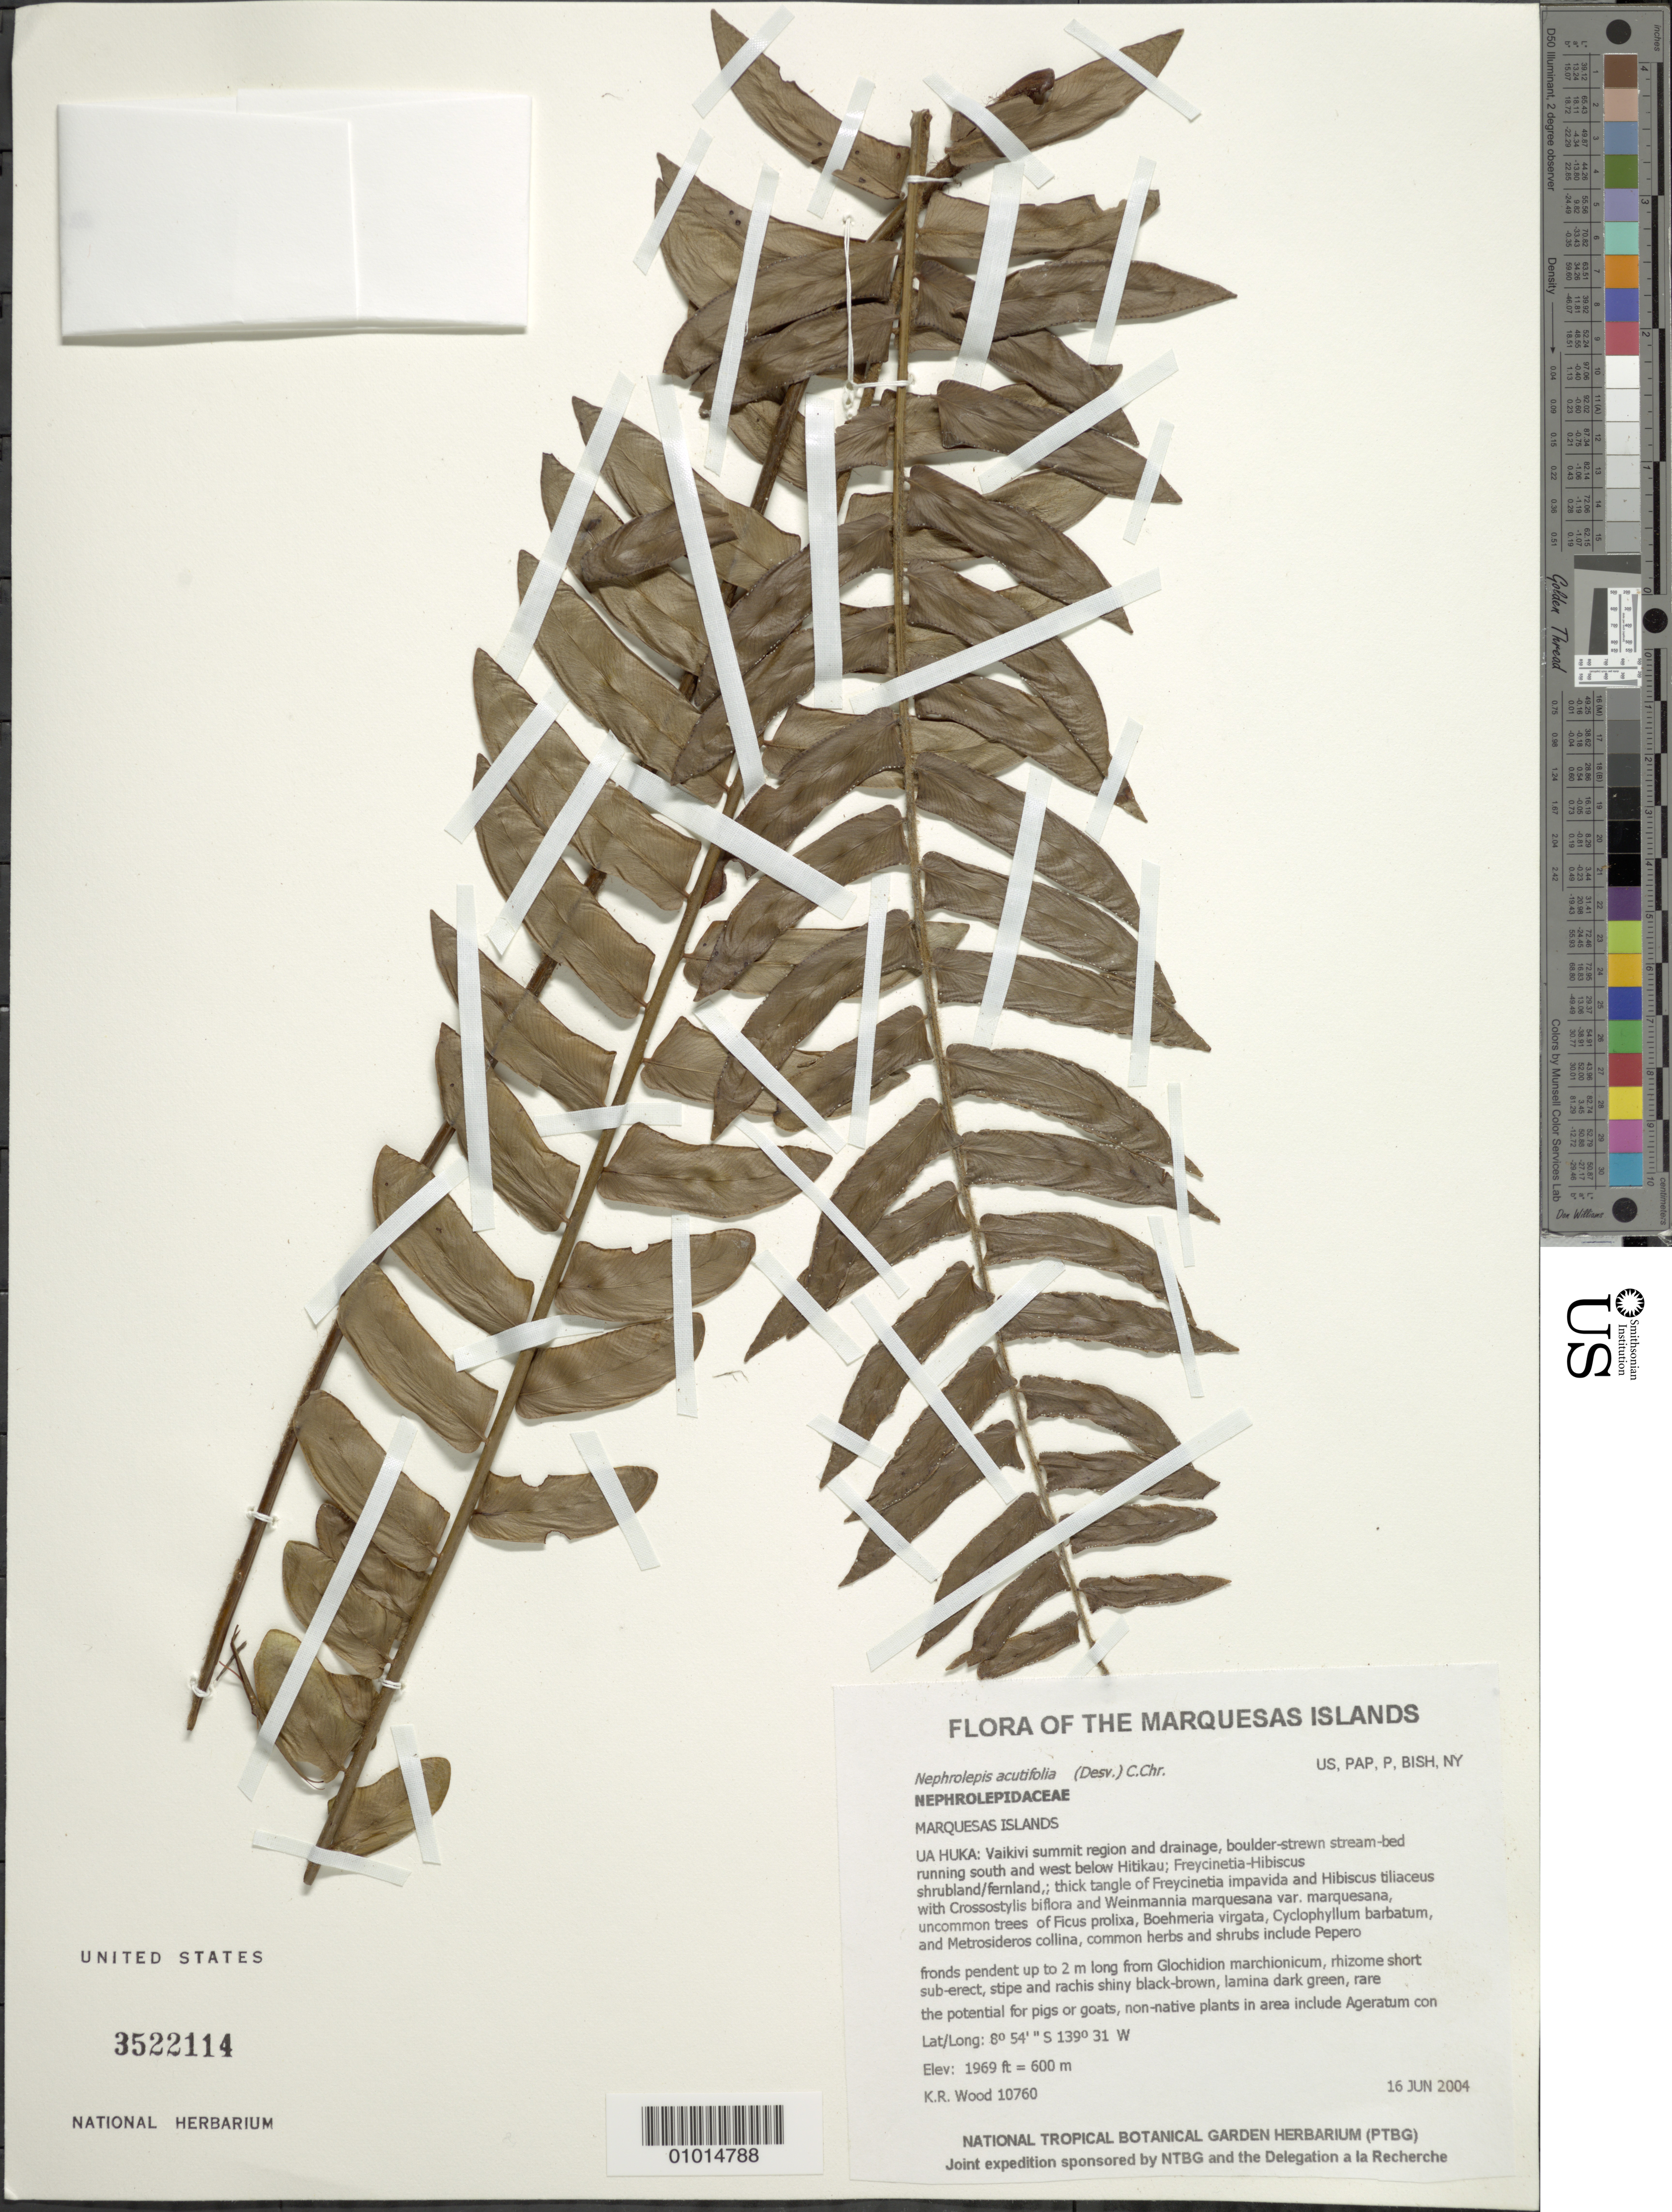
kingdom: Plantae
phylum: Tracheophyta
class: Polypodiopsida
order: Polypodiales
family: Nephrolepidaceae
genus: Nephrolepis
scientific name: Nephrolepis acutifolia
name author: (Desv.) Chr.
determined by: Lorence, David H., (PTBG), National Tropical Botanical Garden (UNITED STATES)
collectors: K. R. Wood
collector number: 10760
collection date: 2004-06-16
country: French Polynesia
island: Ua Huka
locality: Vaikivi summit region and drainage, boulder-strewn stream-bed running south and west below Hitikau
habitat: Freycinetia - Hibiscus shrubland/fernland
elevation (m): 600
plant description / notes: Potential for pigs or goats, non-native plants in area include Ageratum conyzoides, Cordyline fruticosa, Dioscorea pentaphylla, and Zingiber zerumbet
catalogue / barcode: US 3522114